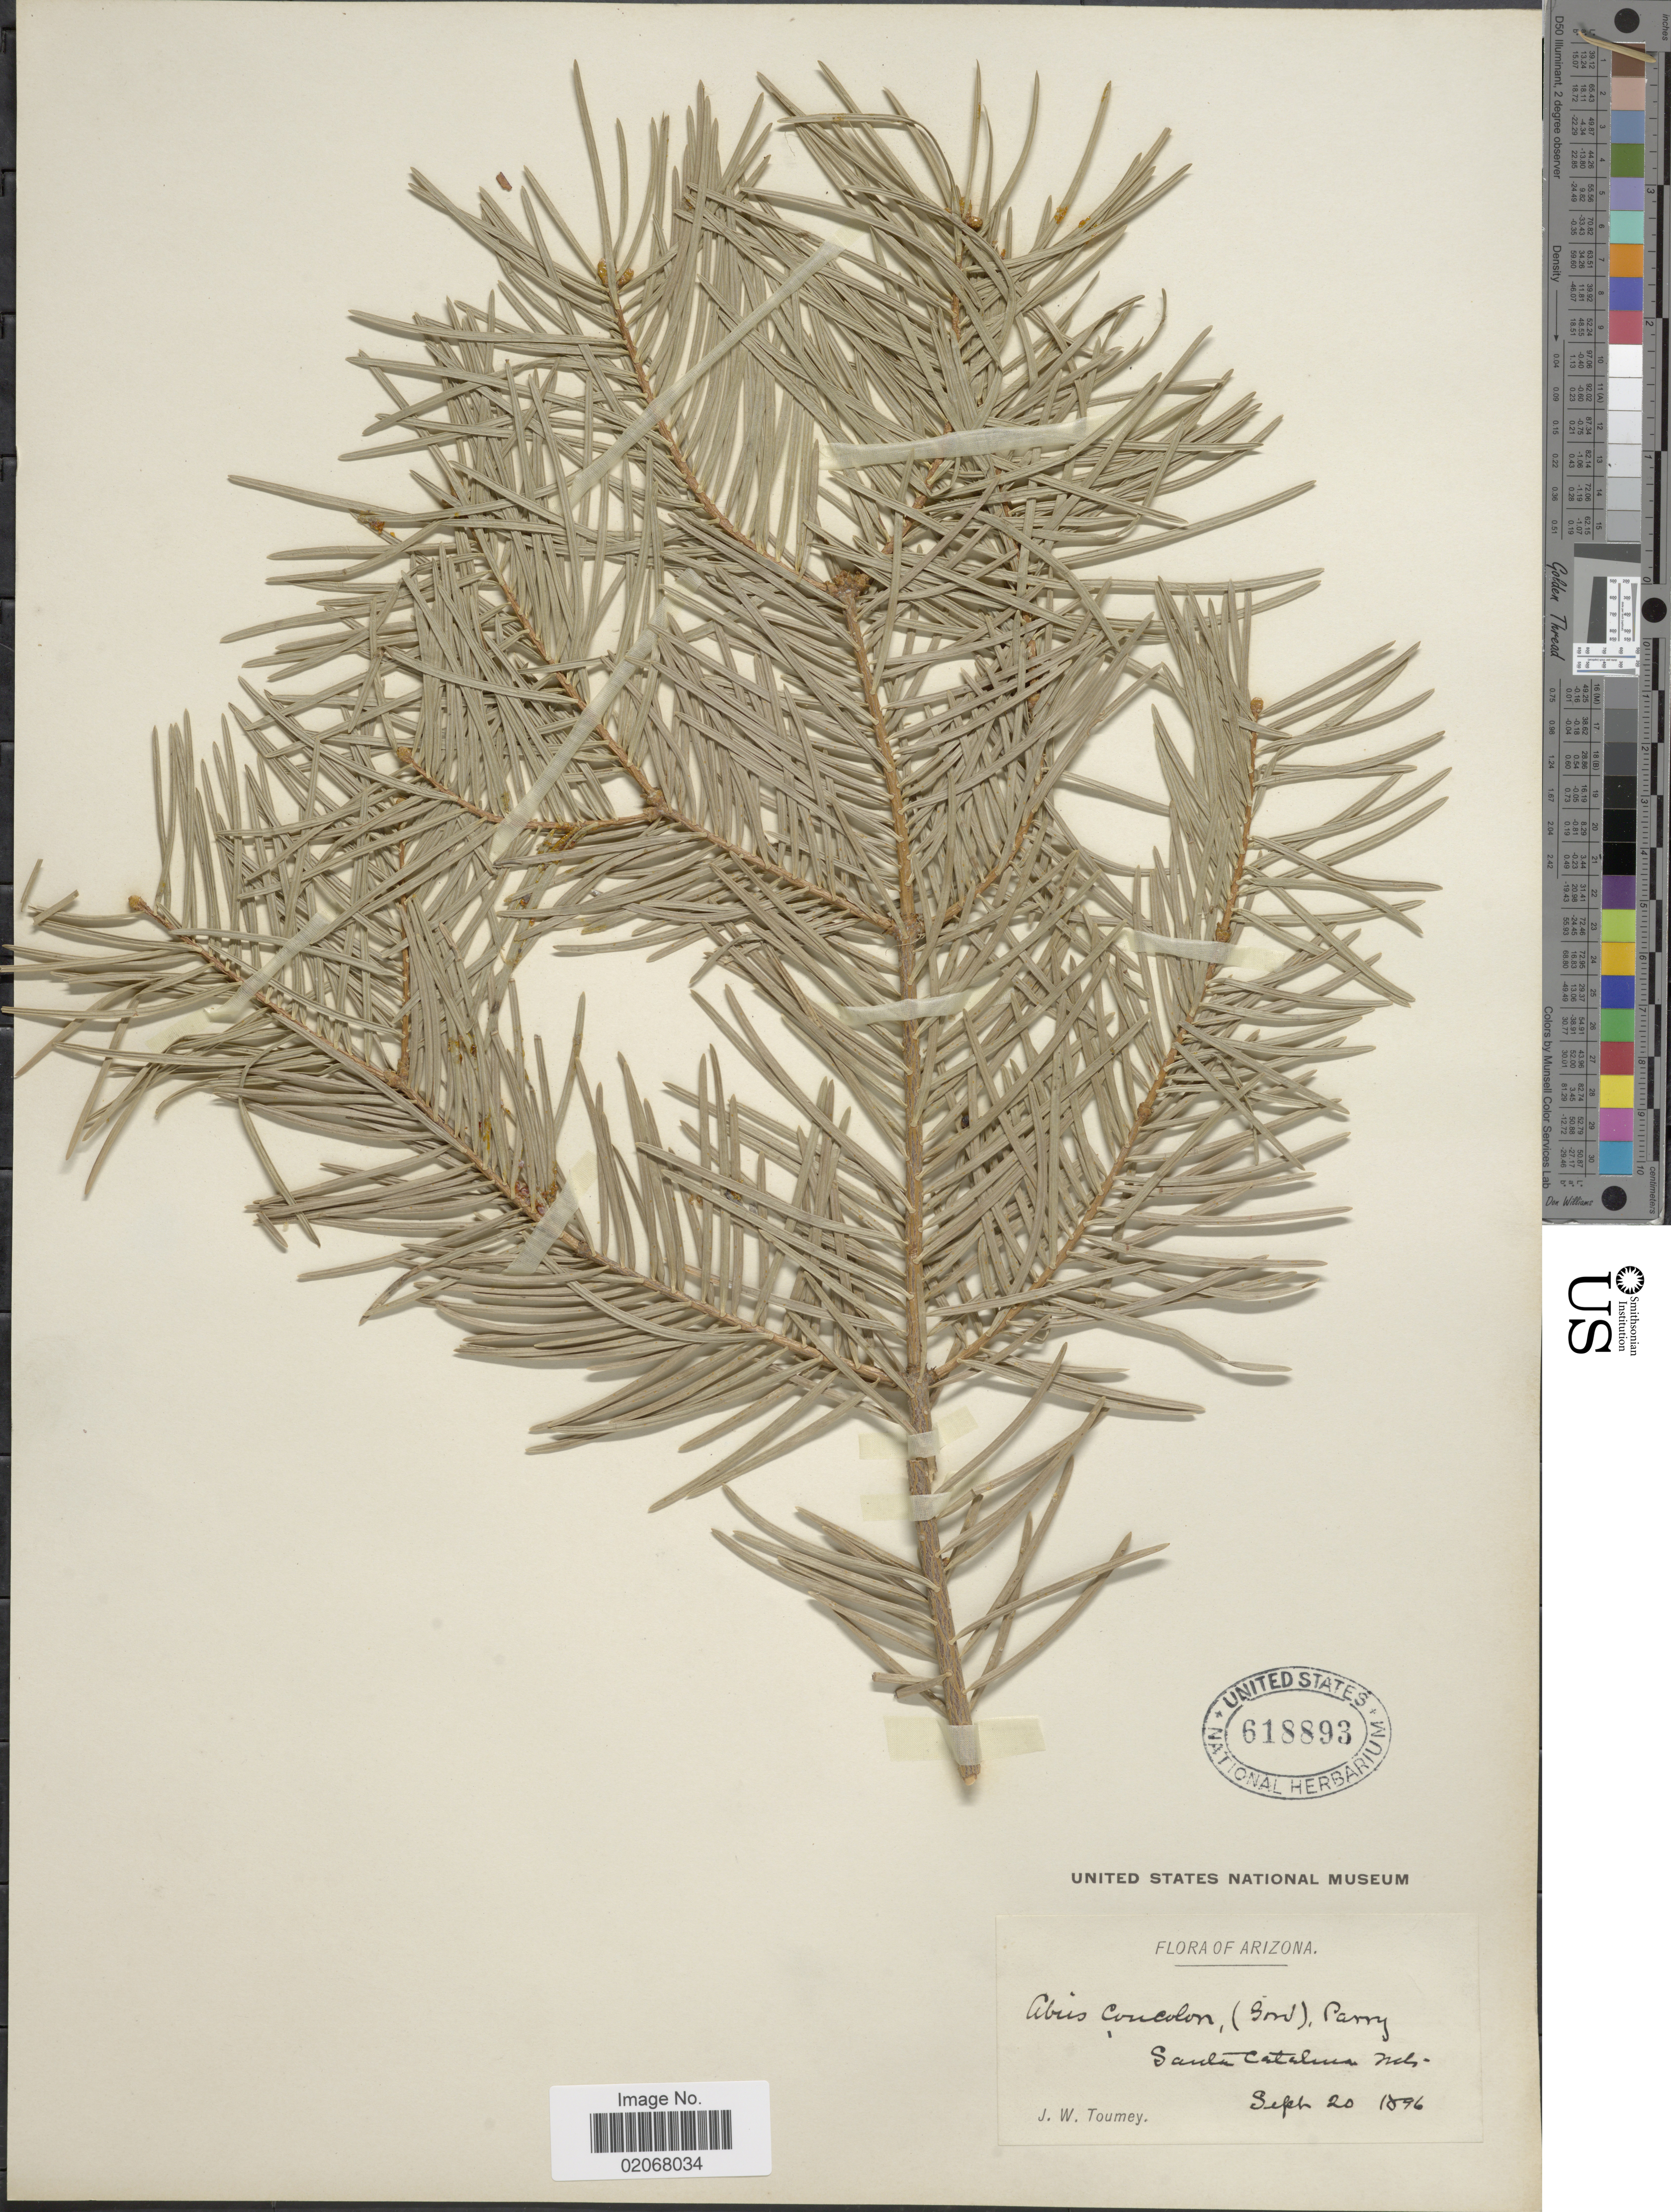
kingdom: Plantae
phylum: Tracheophyta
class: Pinopsida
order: Pinales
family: Pinaceae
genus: Abies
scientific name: Abies concolor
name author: (Gordon & Glend.) Lindl. ex Hildebr.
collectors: J. W. Toumey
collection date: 1896-09-20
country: United States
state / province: Arizona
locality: Santa Catalina Mts.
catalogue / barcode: US 618893